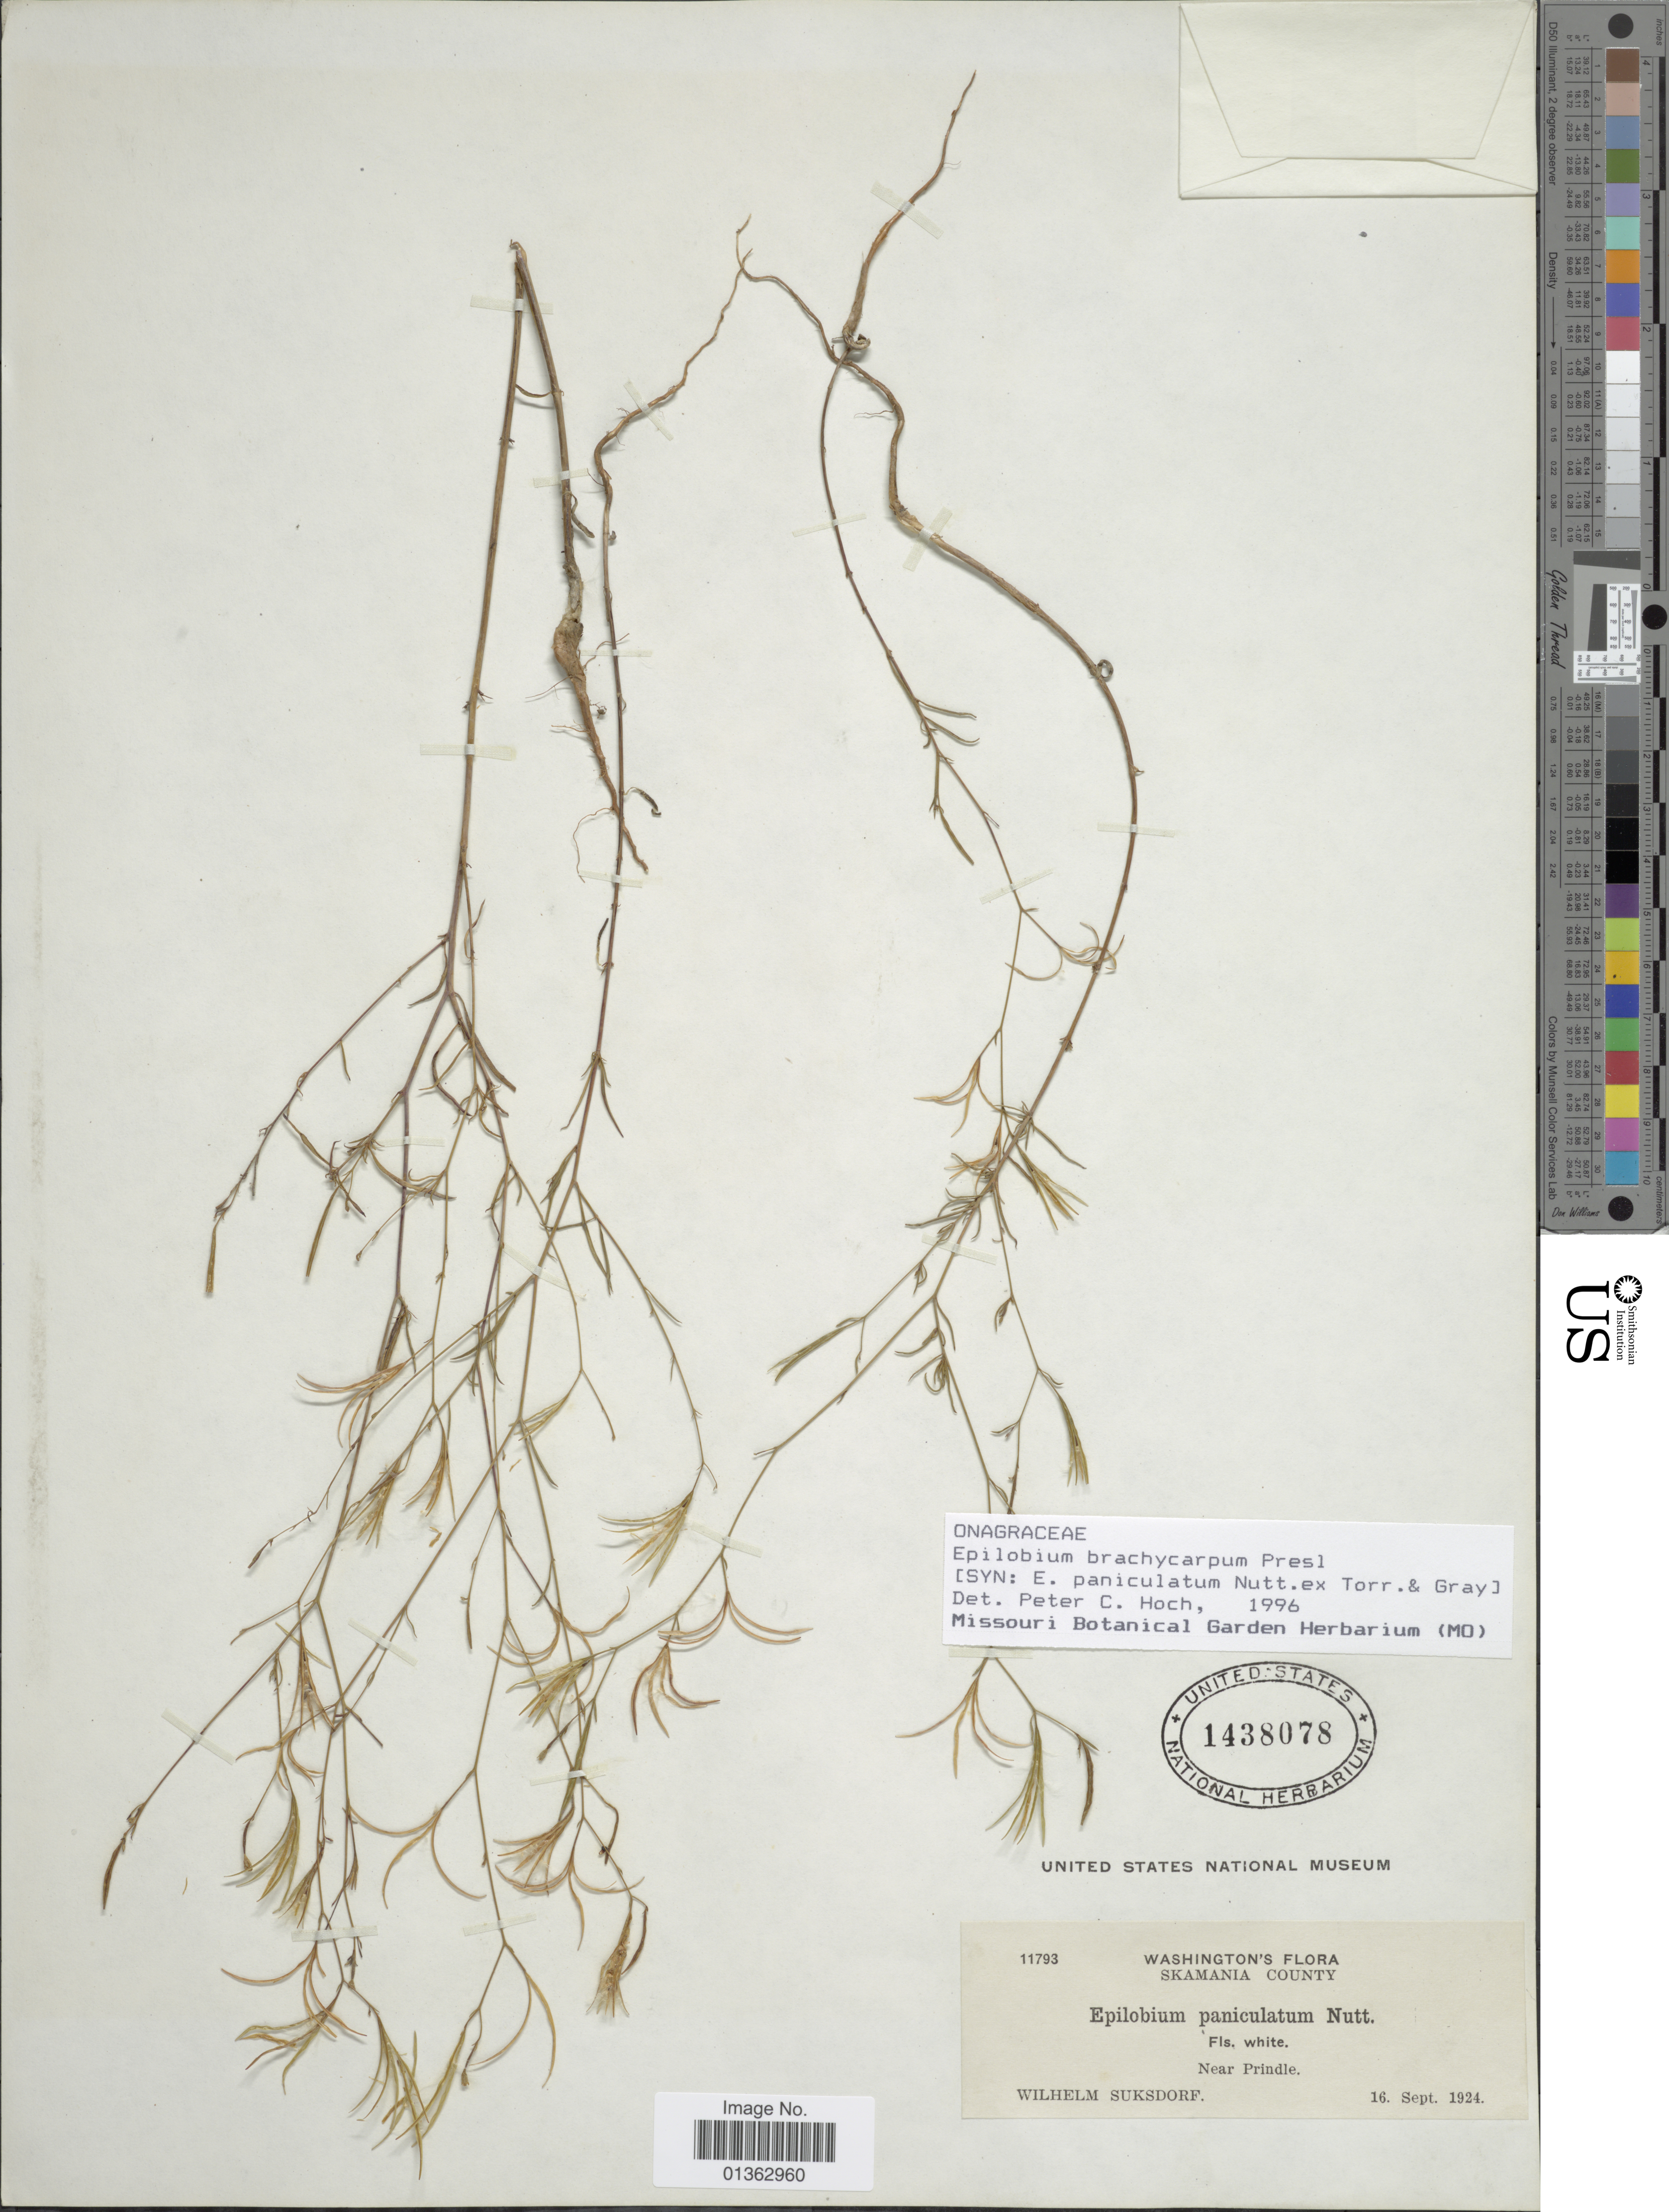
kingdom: Plantae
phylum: Tracheophyta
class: Magnoliopsida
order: Myrtales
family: Onagraceae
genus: Epilobium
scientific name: Epilobium brachycarpum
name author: C. Presl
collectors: W. N. Suksdorf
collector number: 11793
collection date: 1924-09-16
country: United States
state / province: Washington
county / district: Skamania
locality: Skamania County. Near Prindle.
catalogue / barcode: US 1438078